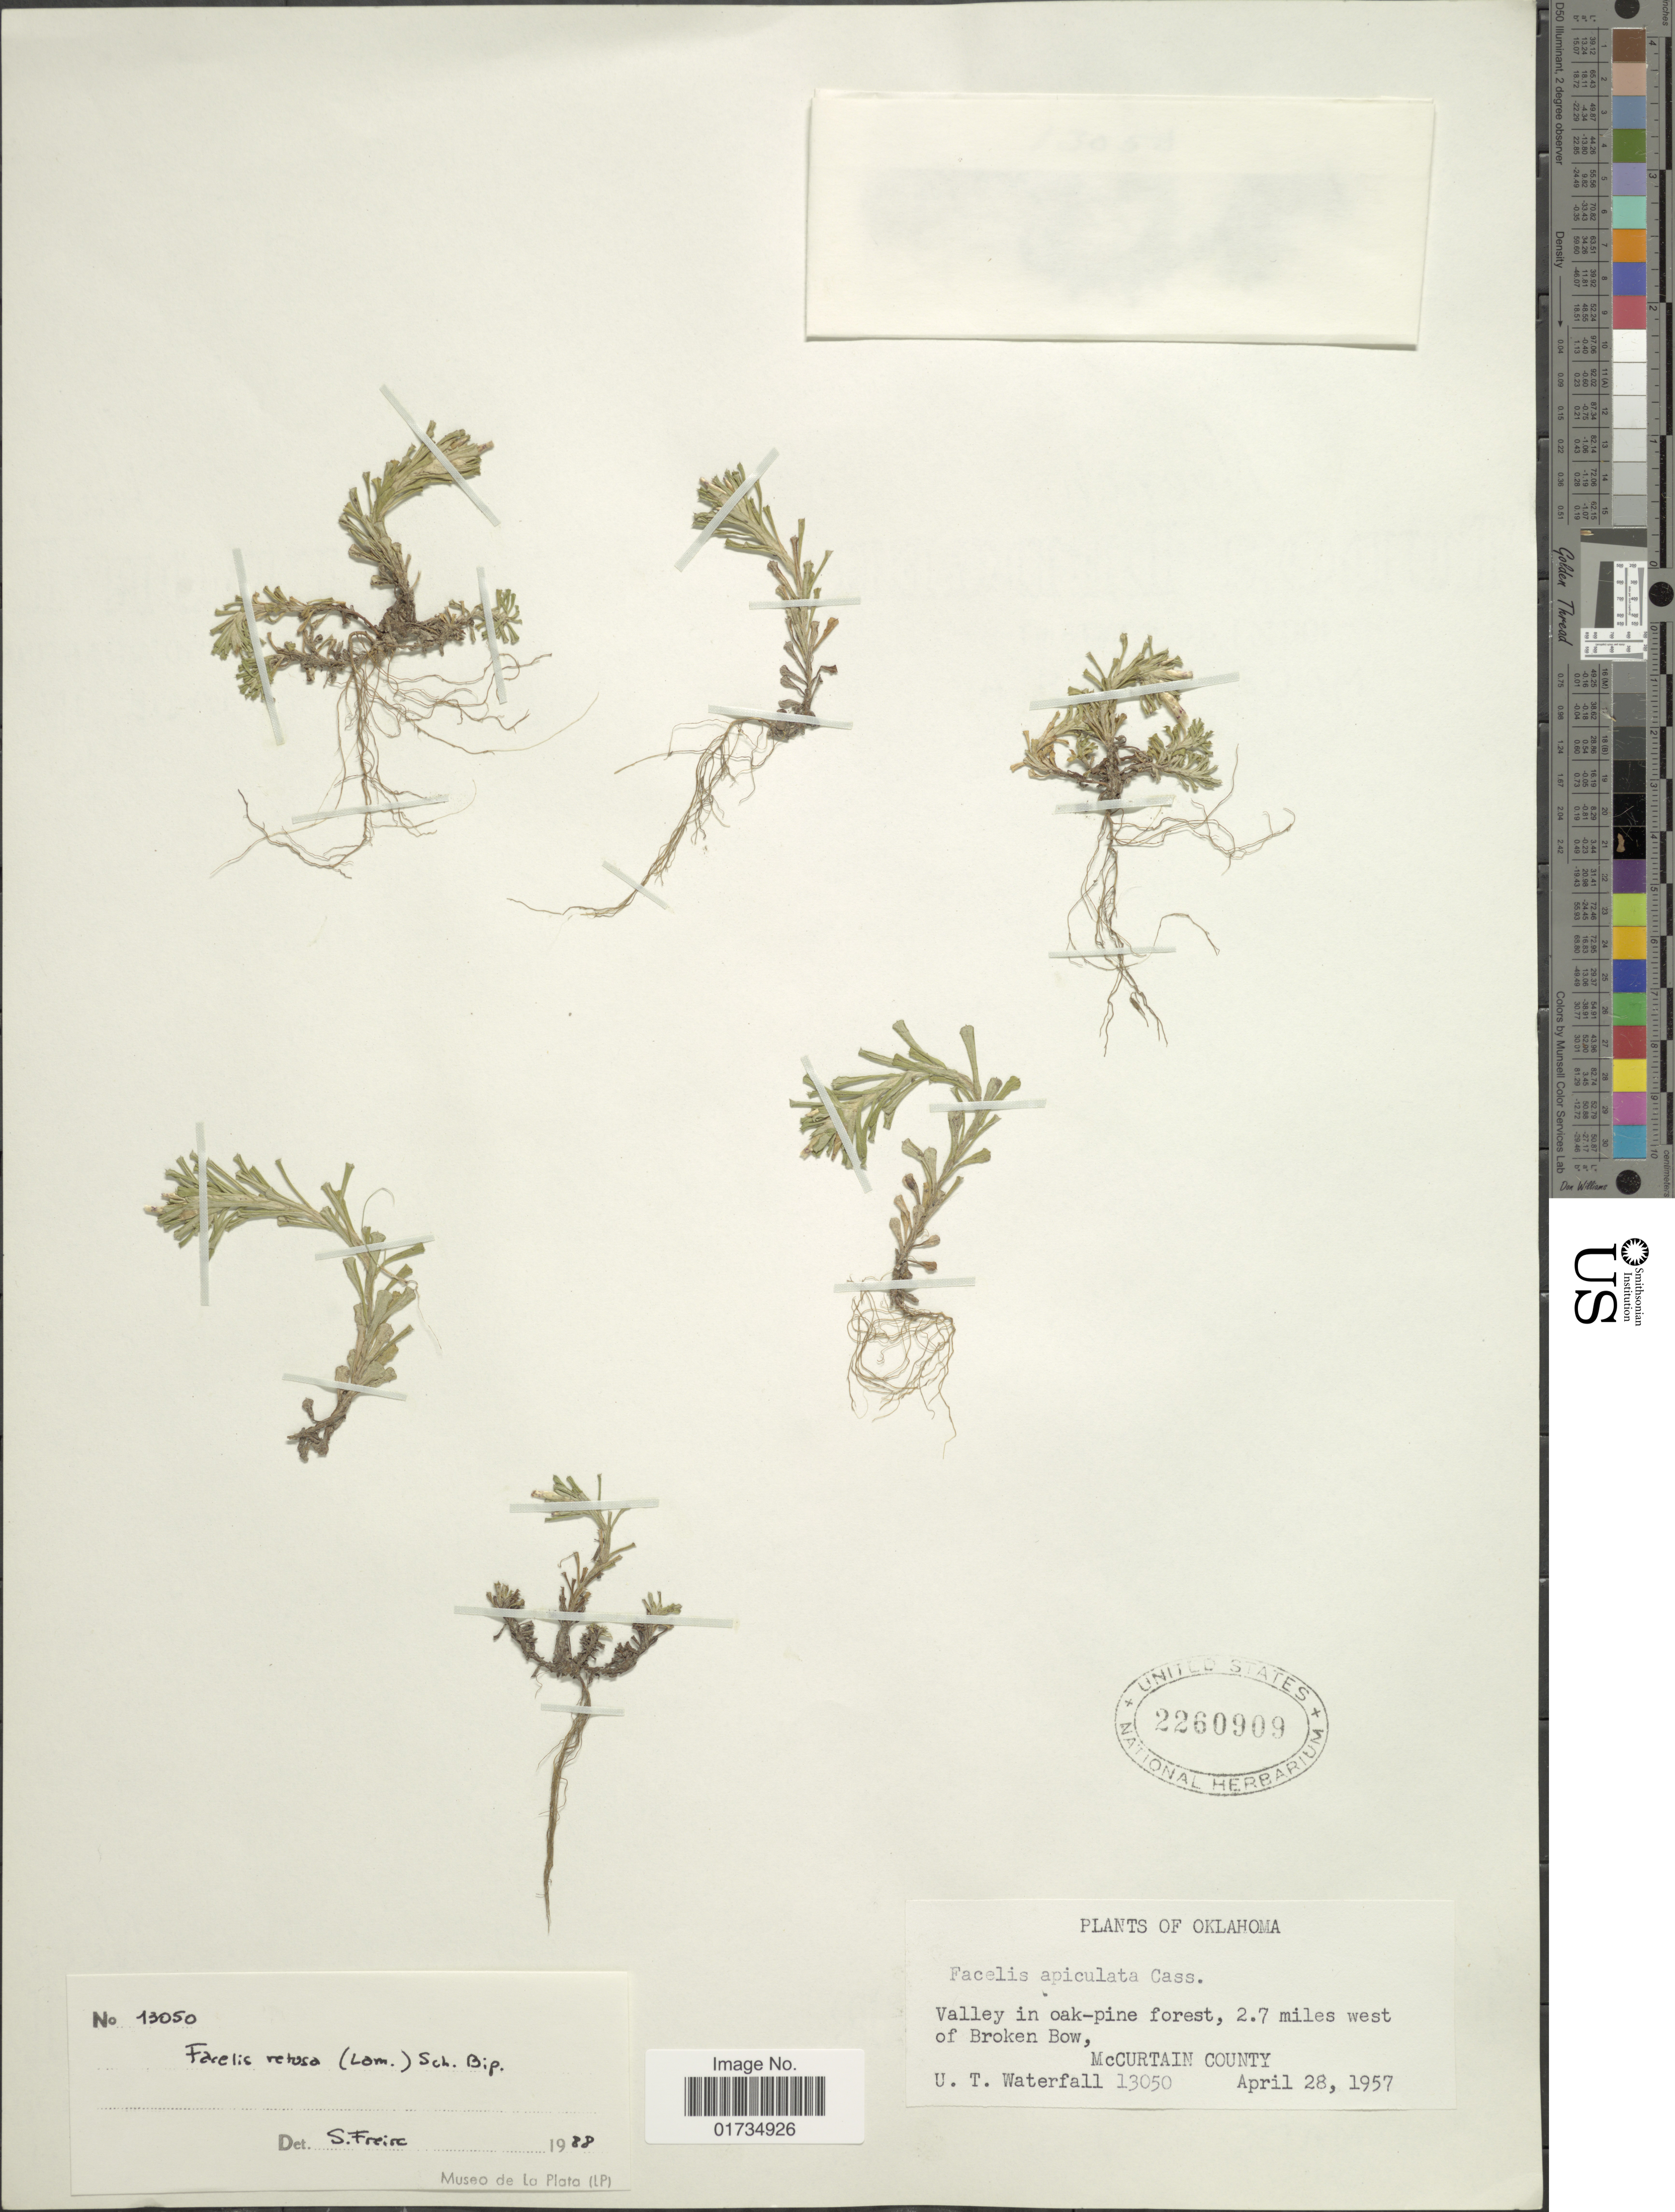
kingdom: Plantae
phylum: Tracheophyta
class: Magnoliopsida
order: Asterales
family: Asteraceae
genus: Facelis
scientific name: Facelis retusa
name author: (Lam.) Sch. Bip.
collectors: U. T. Waterfall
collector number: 13050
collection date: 1957-04-28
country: United States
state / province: Oklahoma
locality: Oklahoma.Valley in oak-pine forest, 2.7 miles west of Broken Bow. McCurtain County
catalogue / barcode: US 2260909